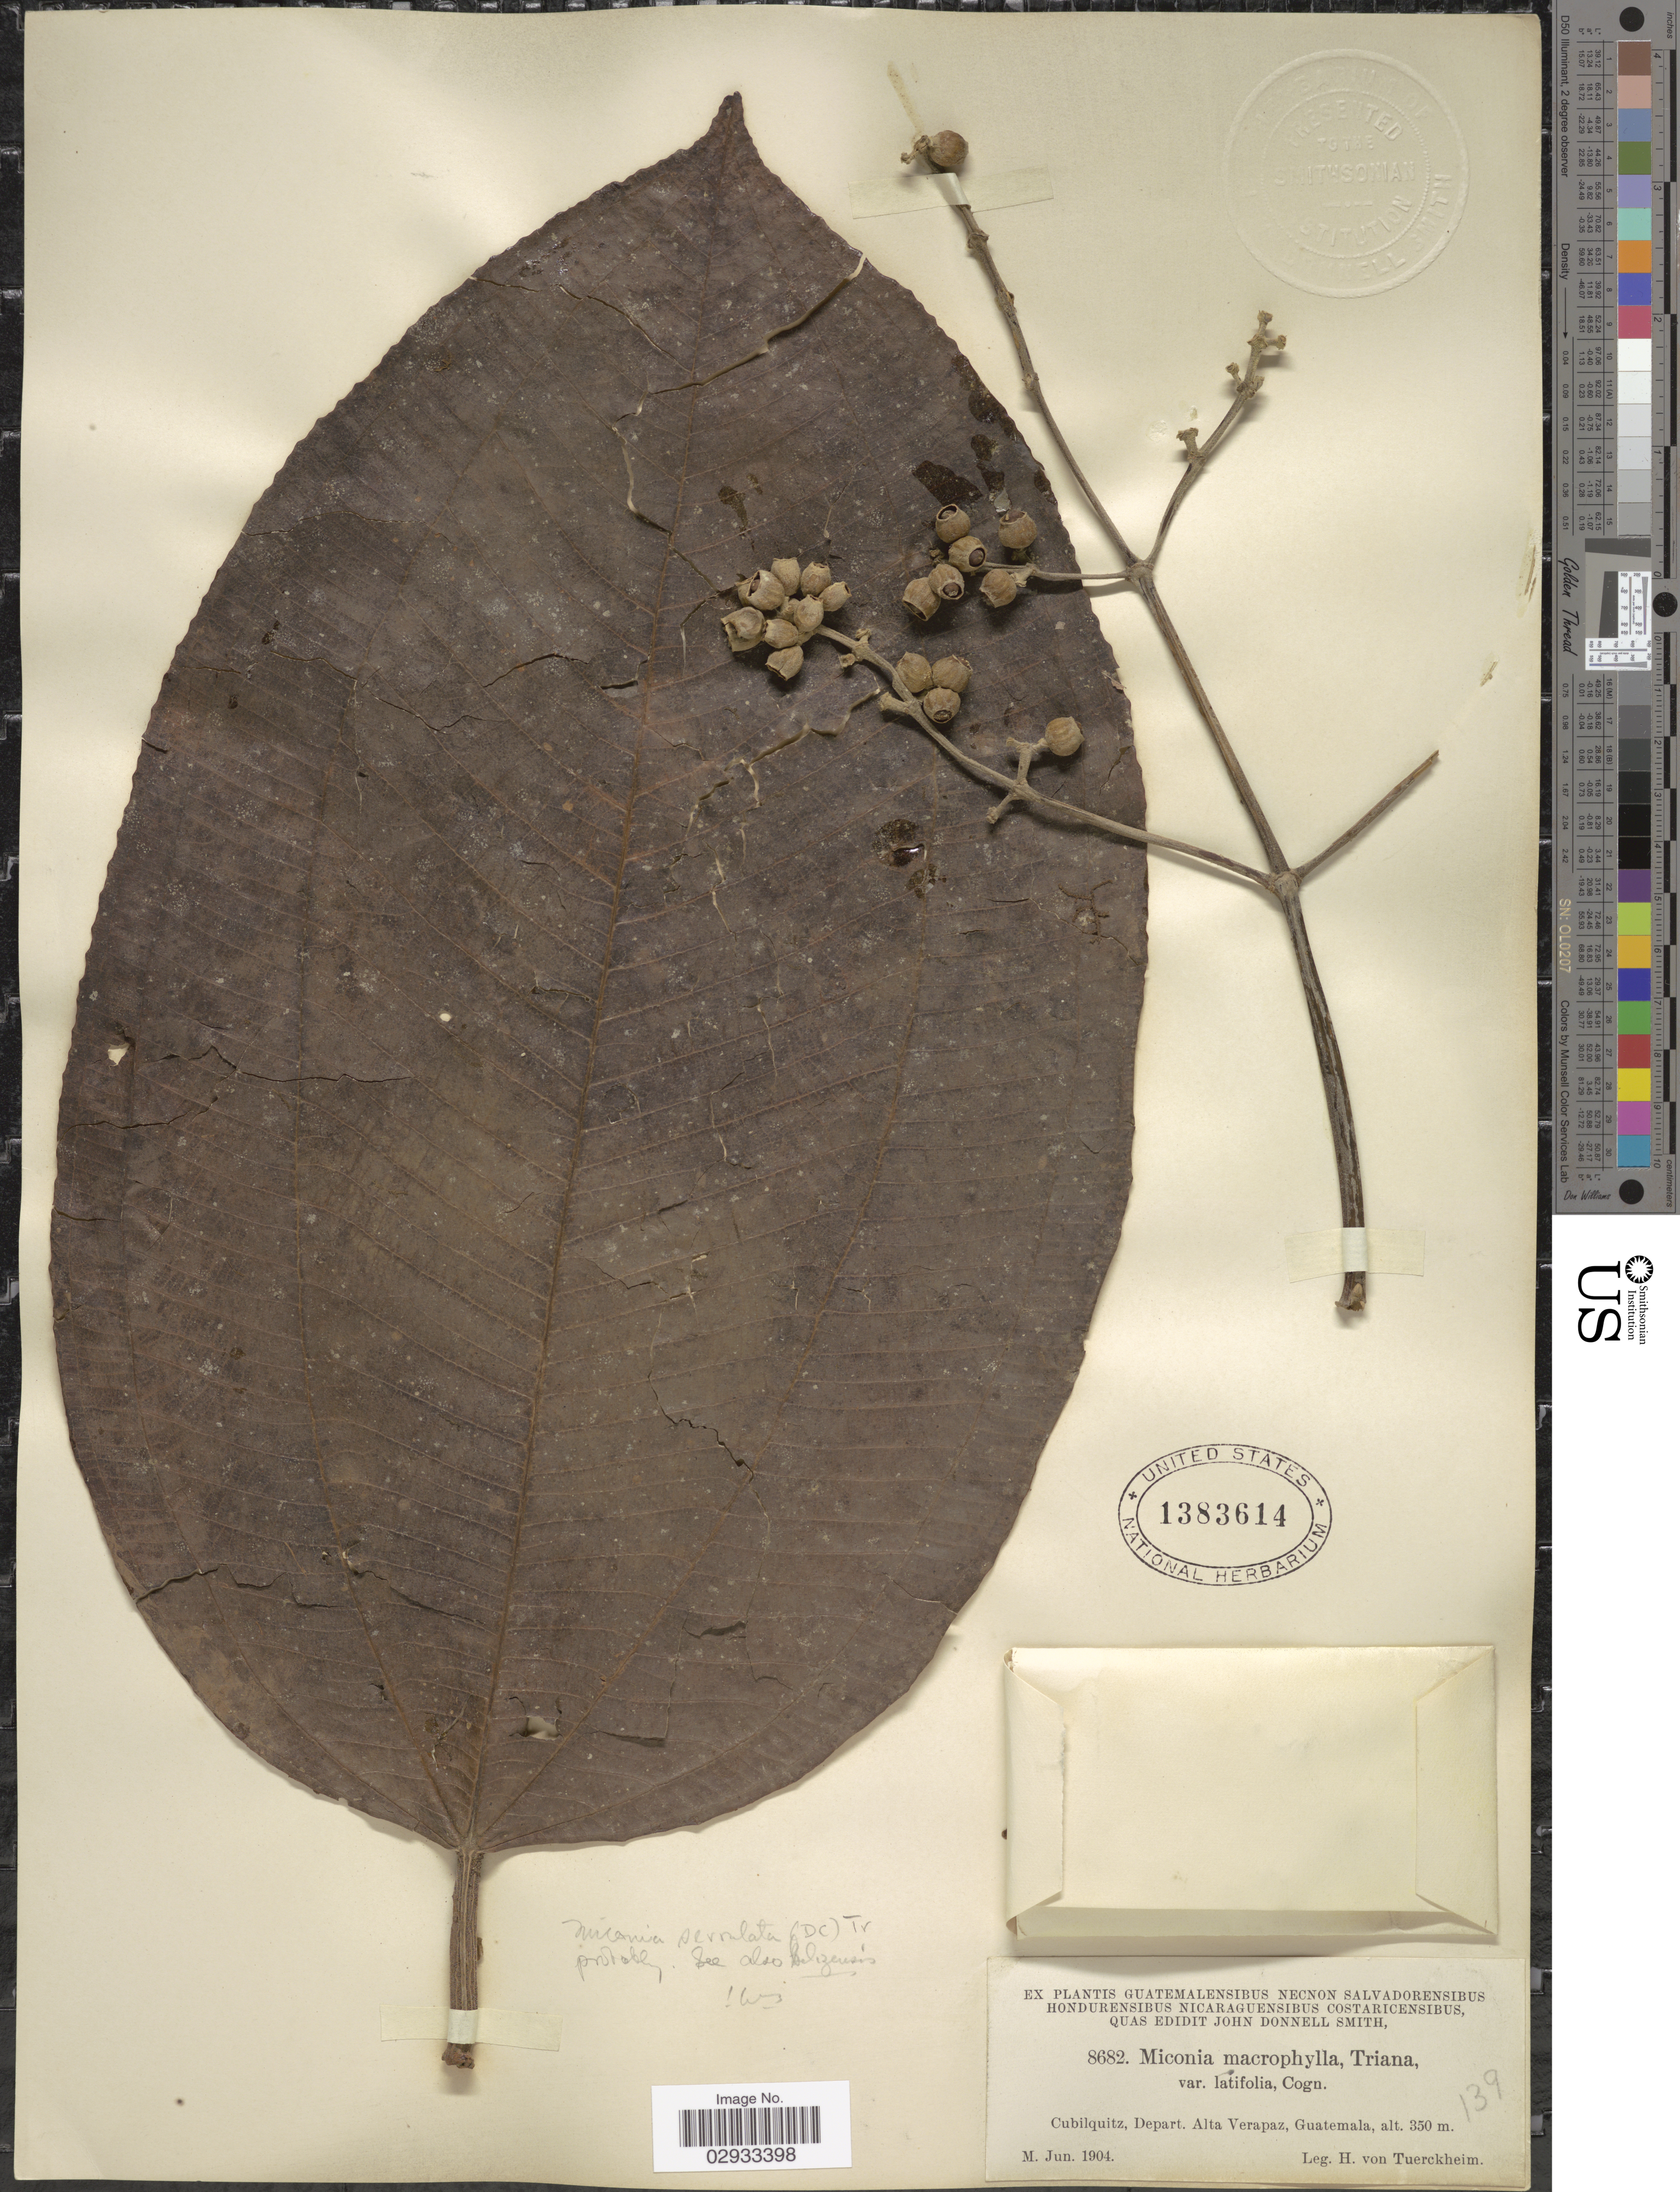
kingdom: Plantae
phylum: Tracheophyta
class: Magnoliopsida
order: Myrtales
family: Melastomataceae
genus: Miconia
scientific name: Miconia serrulata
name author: (DC.) Naudin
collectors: H. von Türckheim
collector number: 8682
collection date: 1904-06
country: Guatemala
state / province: Alta Verapaz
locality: Cubilquitz, Depart. Alta Verapaz.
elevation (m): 350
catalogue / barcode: US 1383614